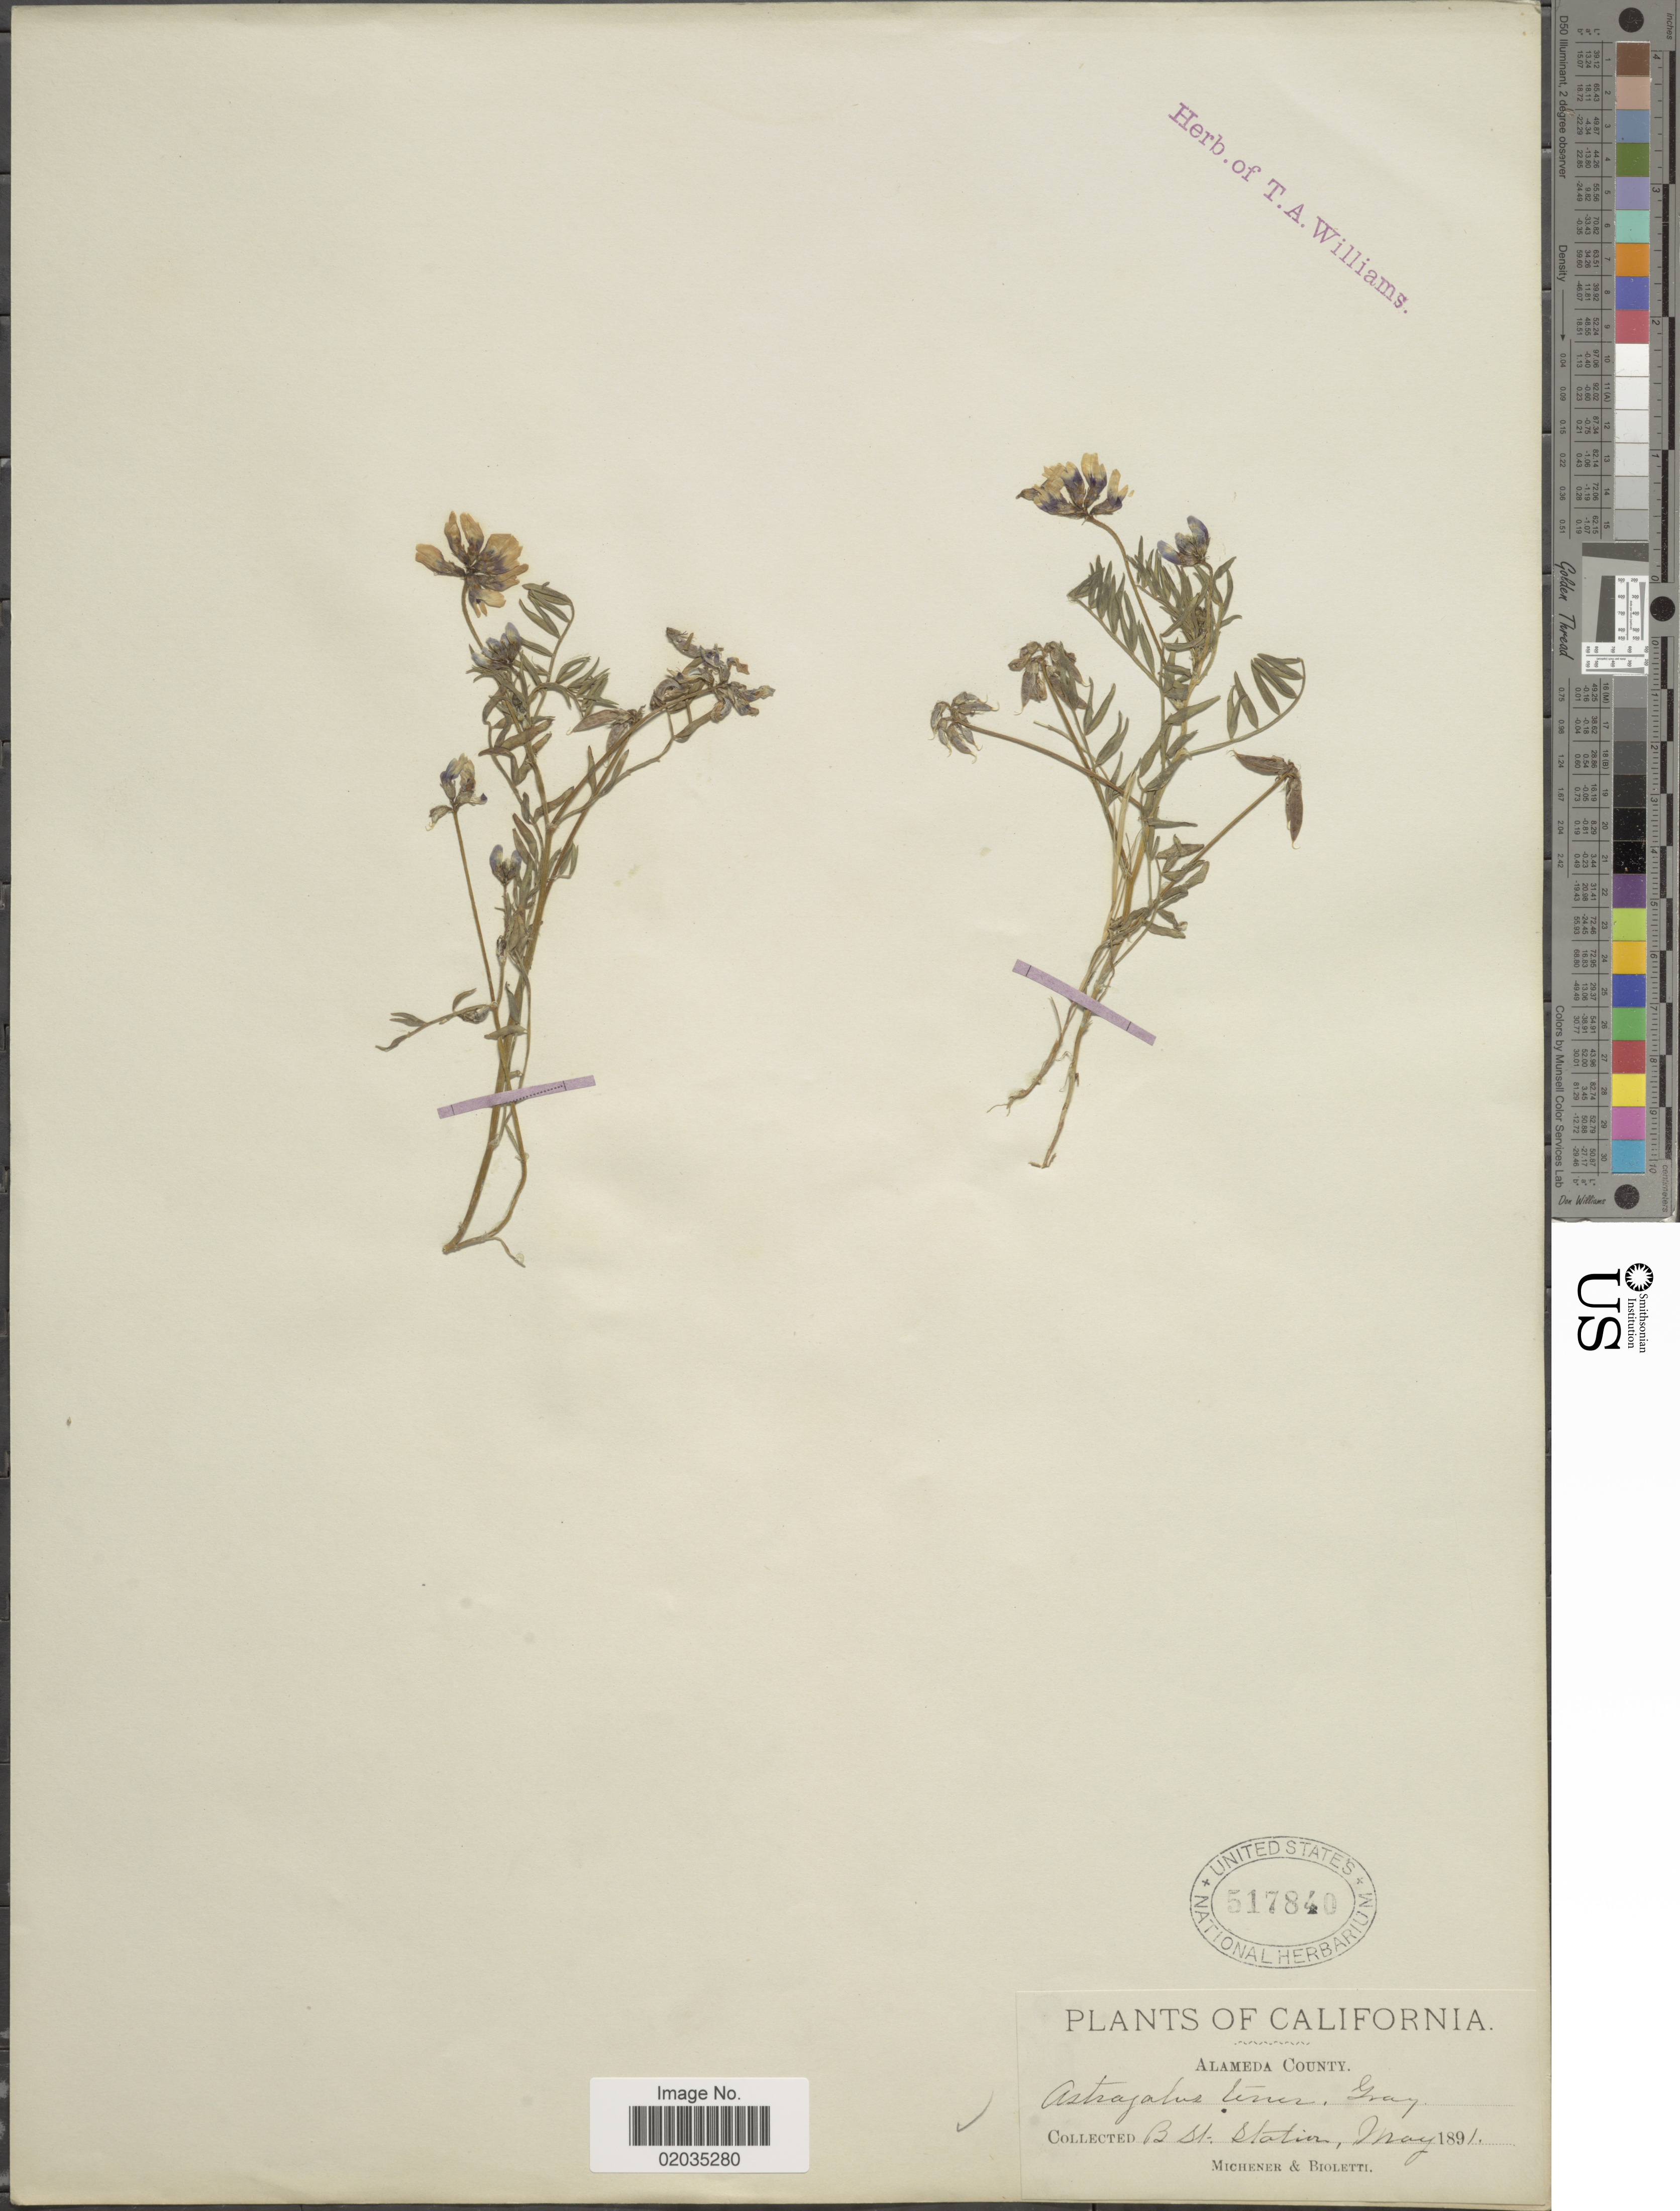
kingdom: Plantae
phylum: Tracheophyta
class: Magnoliopsida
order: Fabales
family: Fabaceae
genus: Astragalus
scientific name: Astragalus tener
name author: A. Gray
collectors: -. Michener & -- Bioletti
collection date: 1891-05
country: United States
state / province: California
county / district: Alameda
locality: Alameda County. B St. Station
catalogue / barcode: US 517840